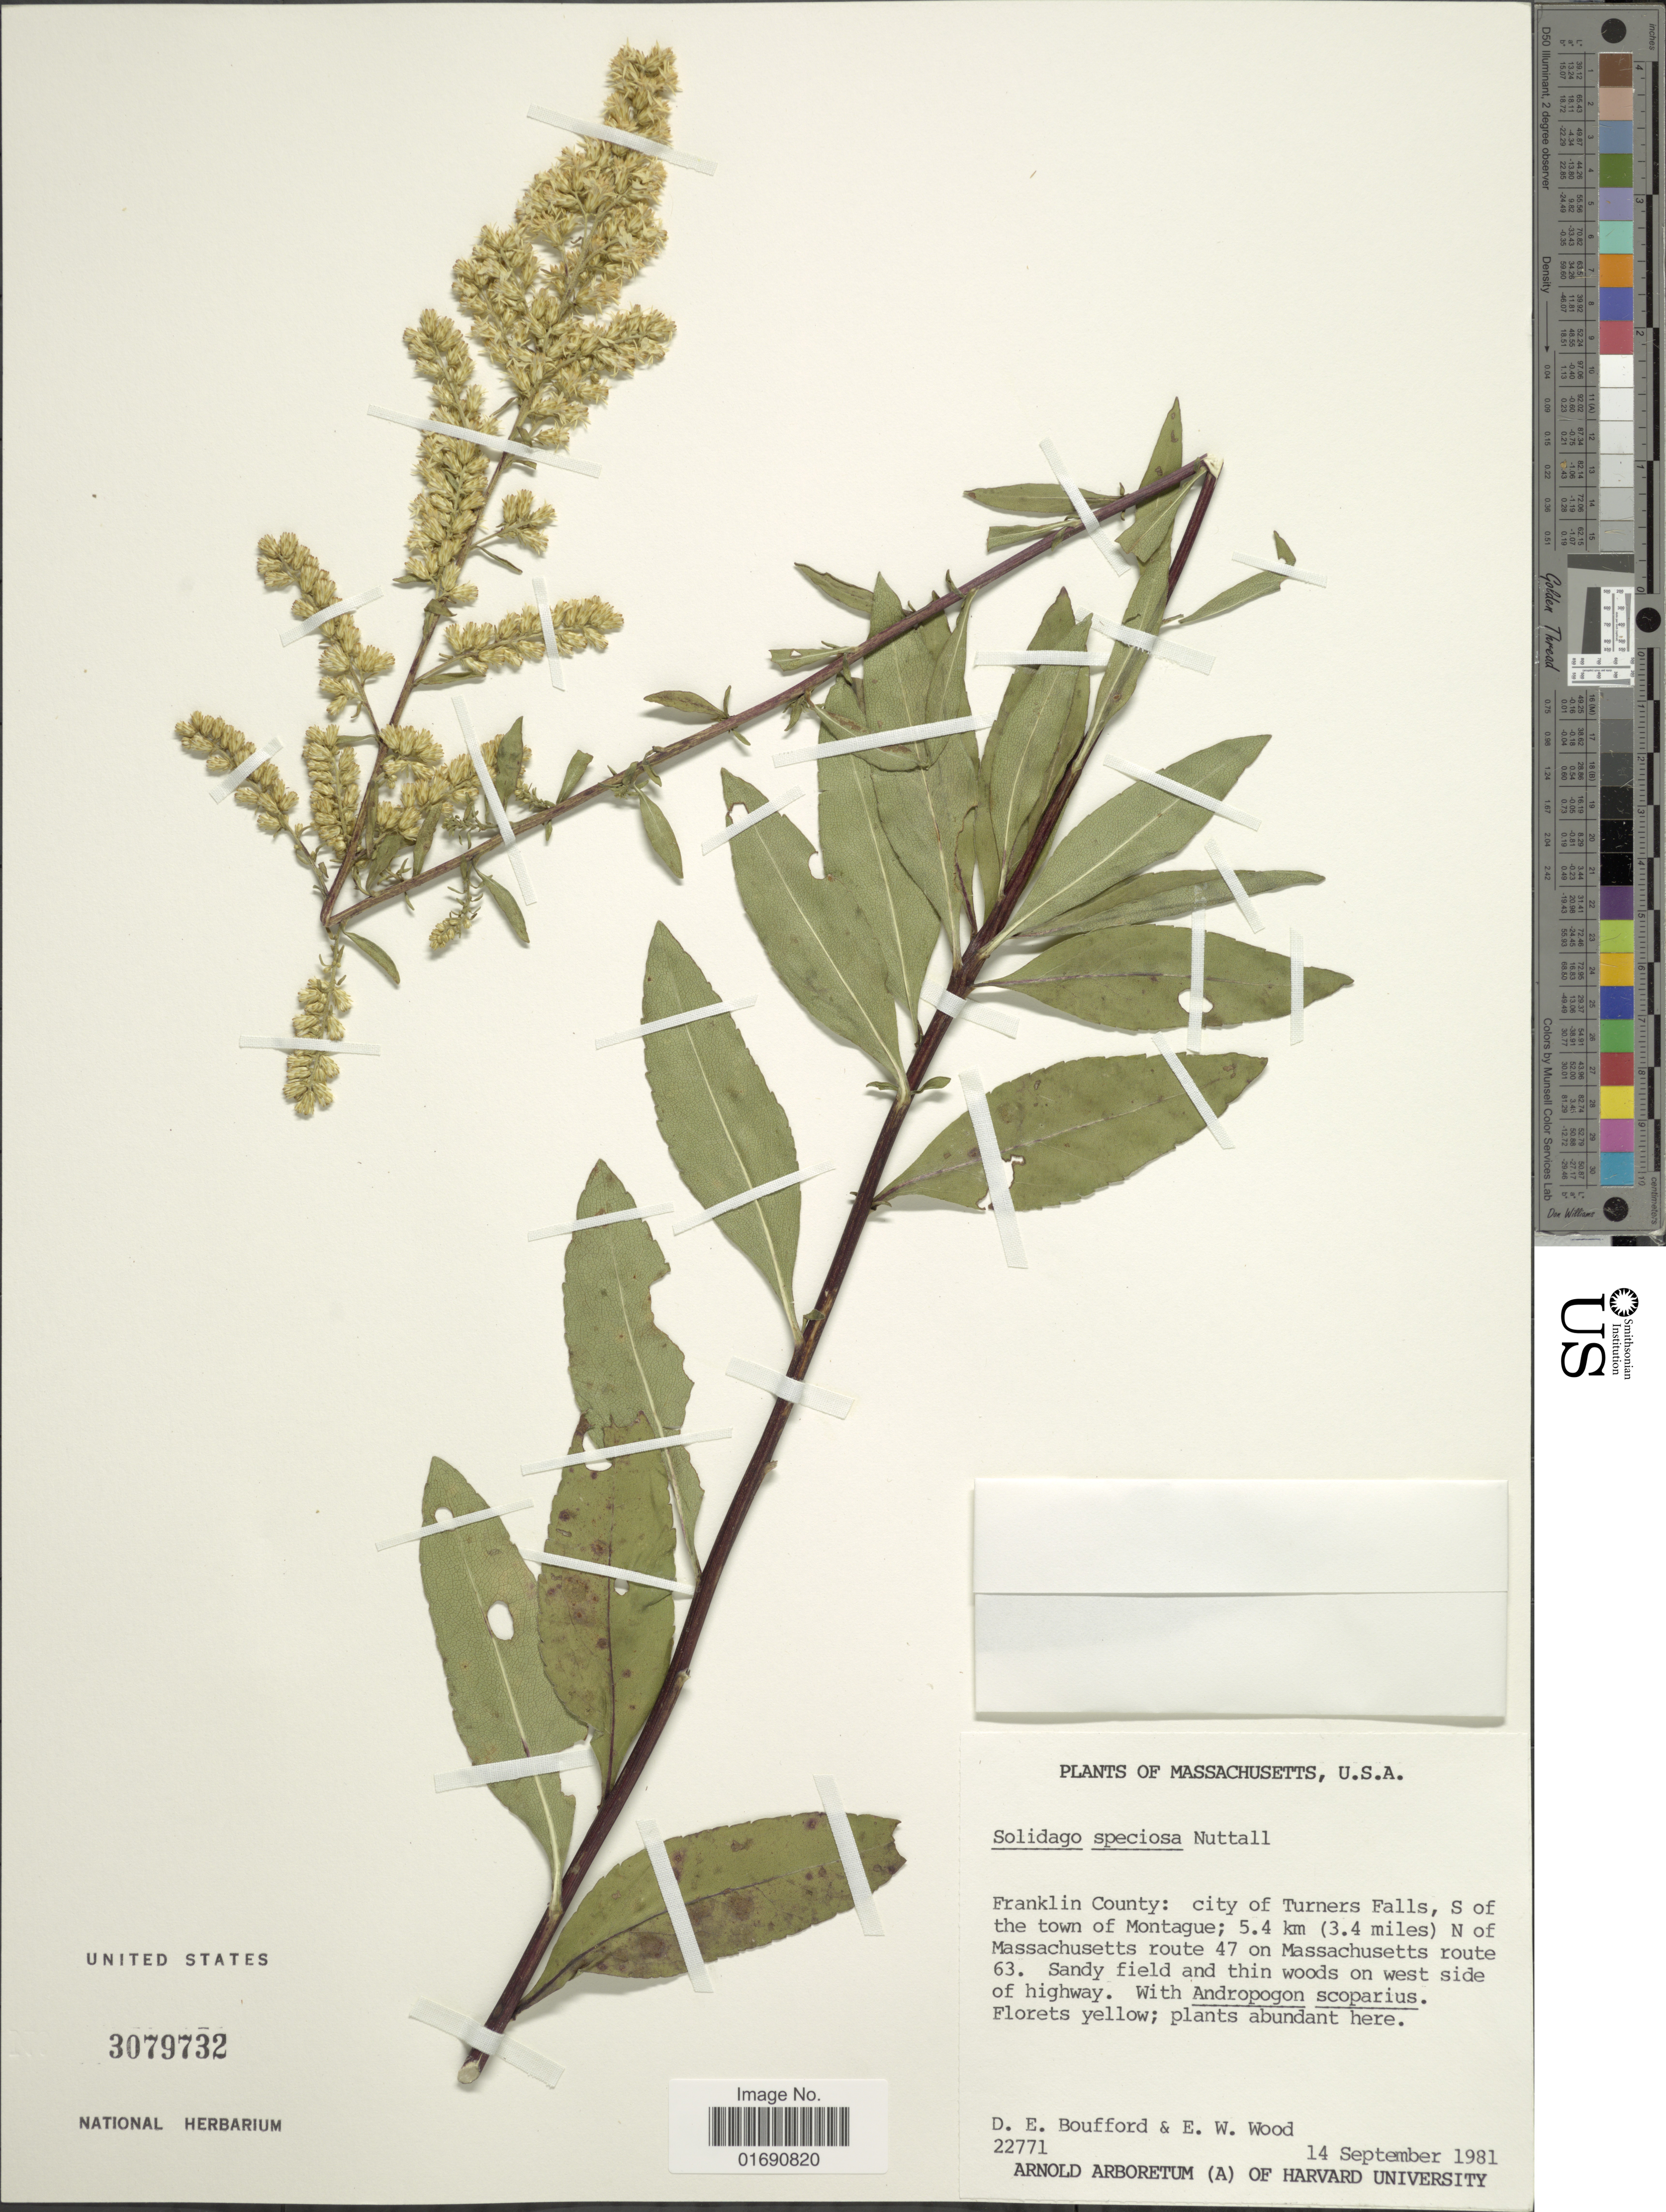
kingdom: Plantae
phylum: Tracheophyta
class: Magnoliopsida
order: Asterales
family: Asteraceae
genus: Solidago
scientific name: Solidago speciosa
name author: Nutt.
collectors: D. Bouffod & E. Wood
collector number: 22771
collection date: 1981-09-14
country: United States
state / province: Massachusetts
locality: Frnaklin County: city of Turners Falls, S of the town of Montague; 5.4 km (3.4 miles) n of Massachusett route 47 on Massachusetts route 63. Sandy field and thin woods on west side of highway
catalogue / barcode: US 3079732